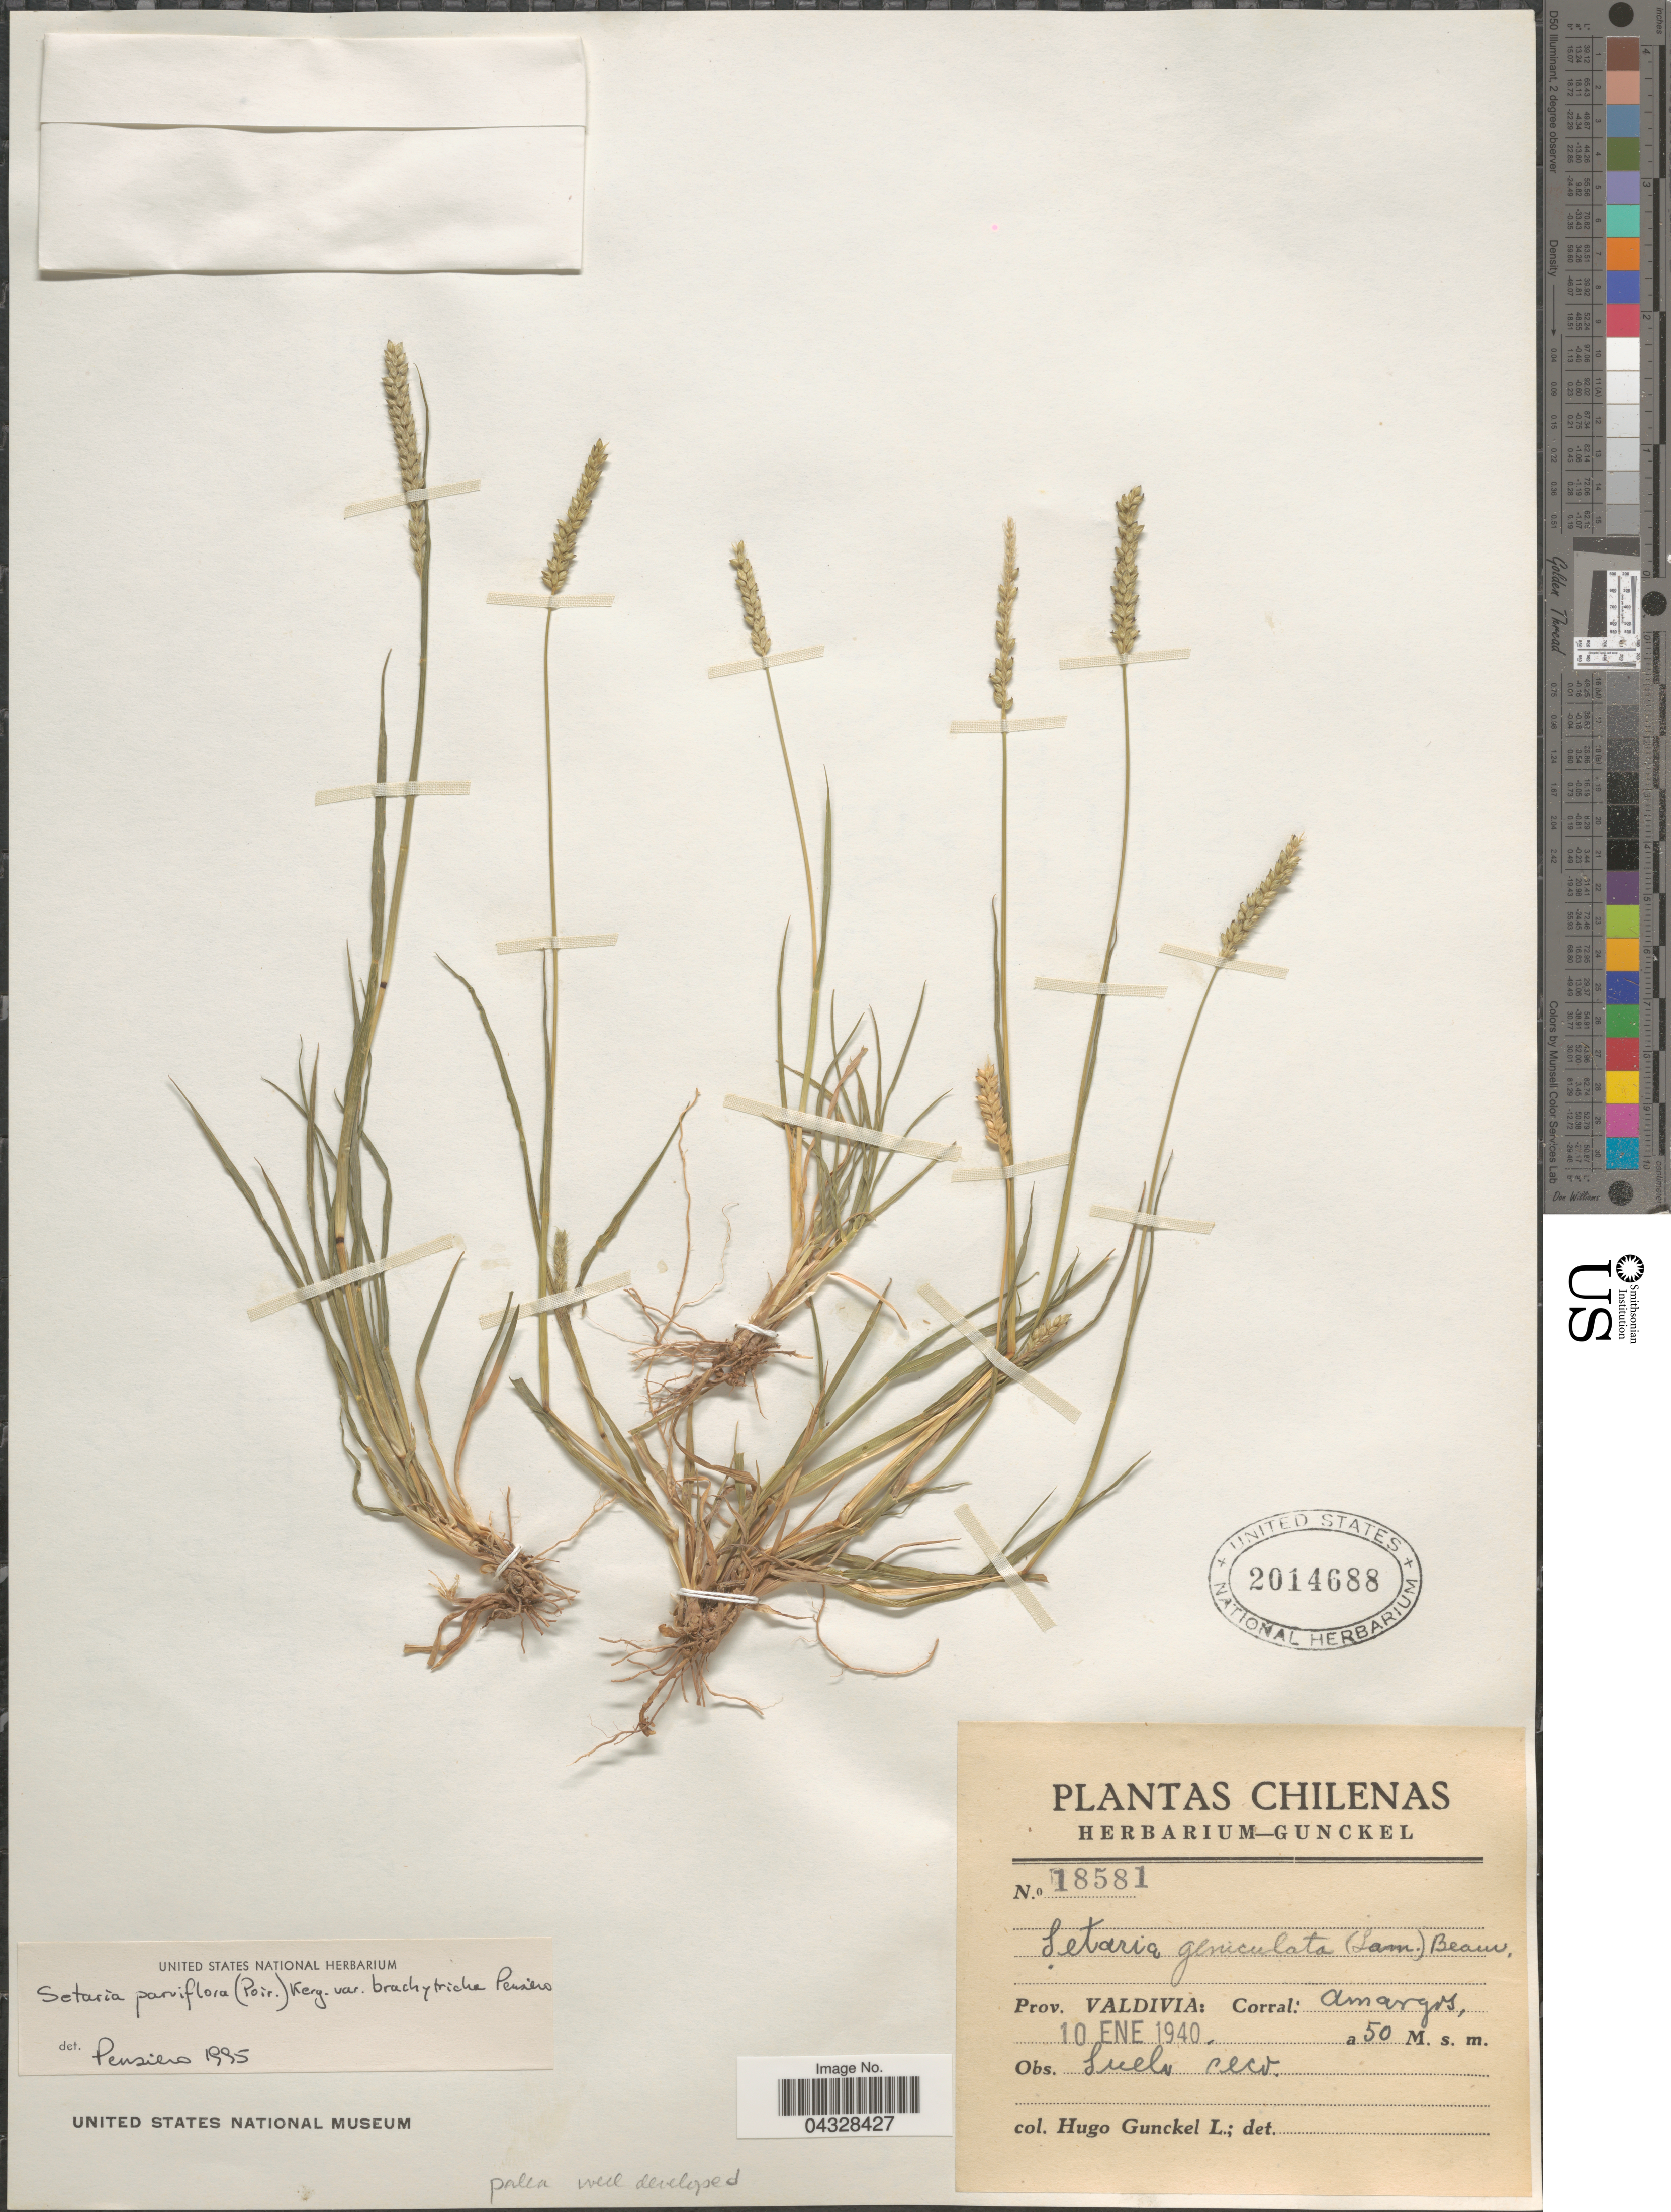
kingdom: Plantae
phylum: Tracheophyta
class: Liliopsida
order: Poales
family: Poaceae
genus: Setaria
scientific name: Setaria parviflora var. brachytricha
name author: Pensiero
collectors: H. Gunckel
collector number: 18581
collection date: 1940-01-10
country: Chile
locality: Prov. Valdivia: Corral: Amargos.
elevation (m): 50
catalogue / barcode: US 2014688